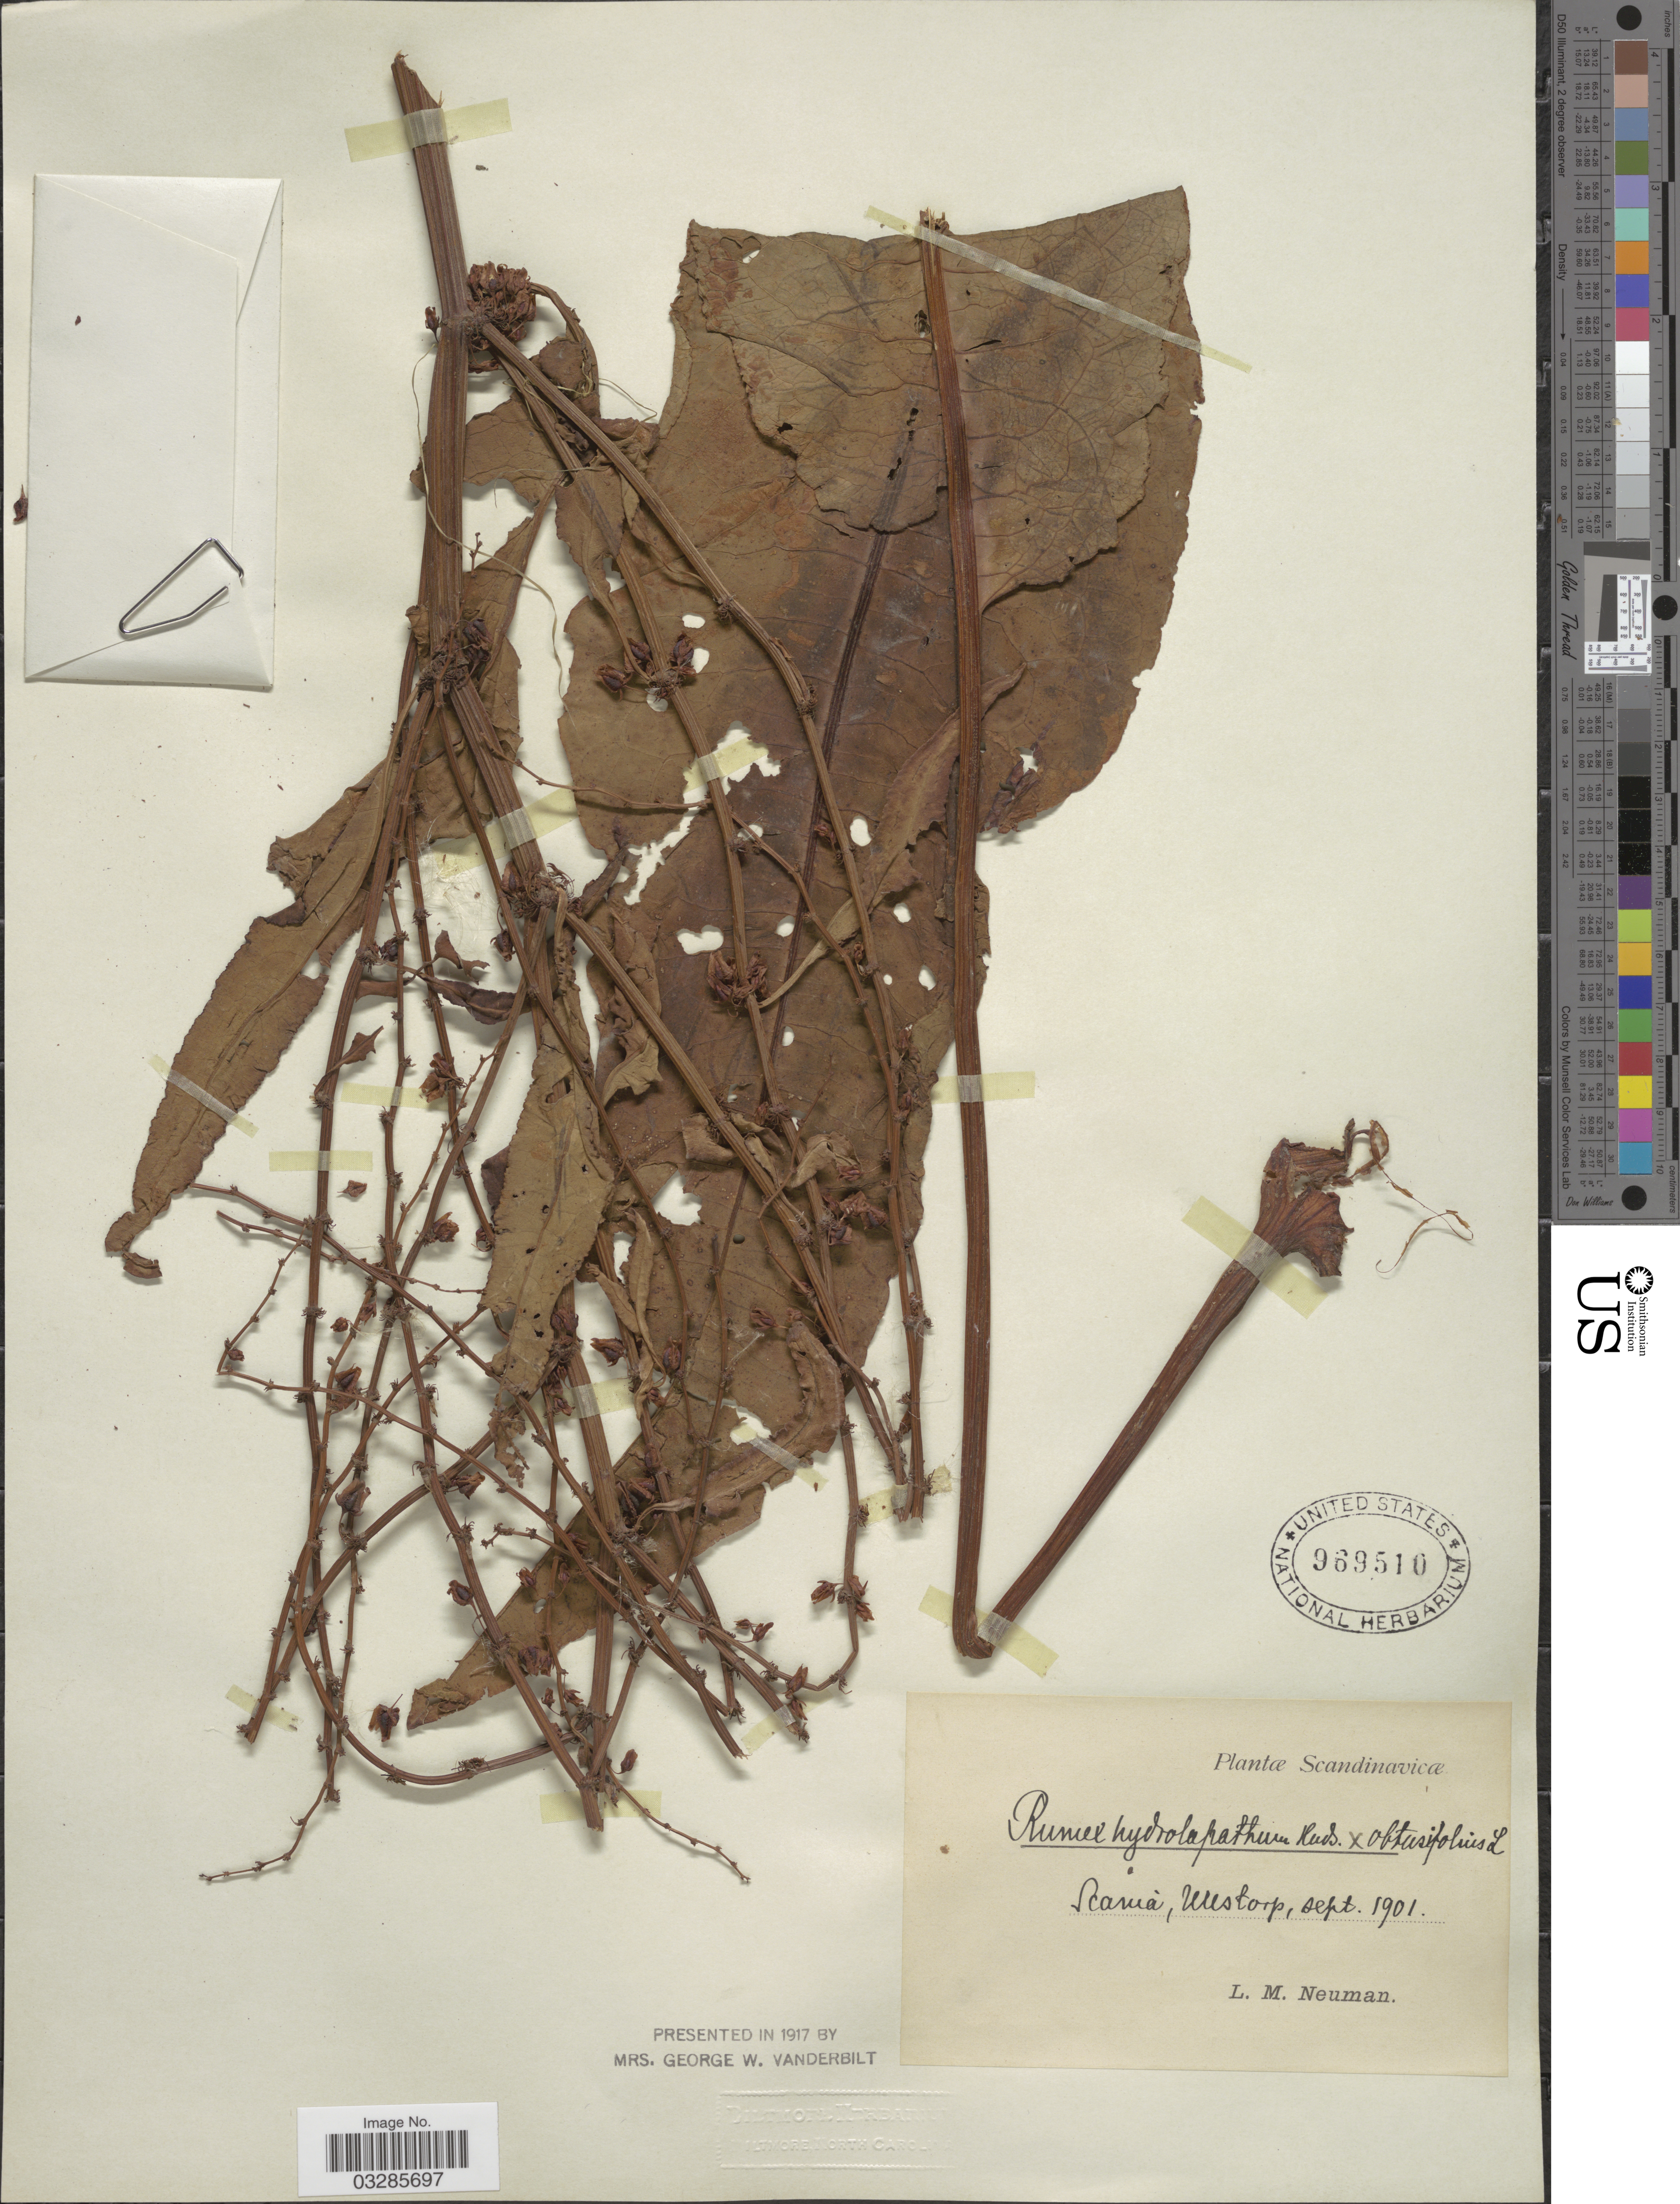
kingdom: Plantae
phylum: Tracheophyta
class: Magnoliopsida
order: Caryophyllales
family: Polygonaceae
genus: Rumex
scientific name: Rumex hydrolapathum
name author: Huds.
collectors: L. Neuman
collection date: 1901-09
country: Sweden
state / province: Skåne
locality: Scandinavicæ, Scania, Westorp [interpreted].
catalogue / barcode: US 969510